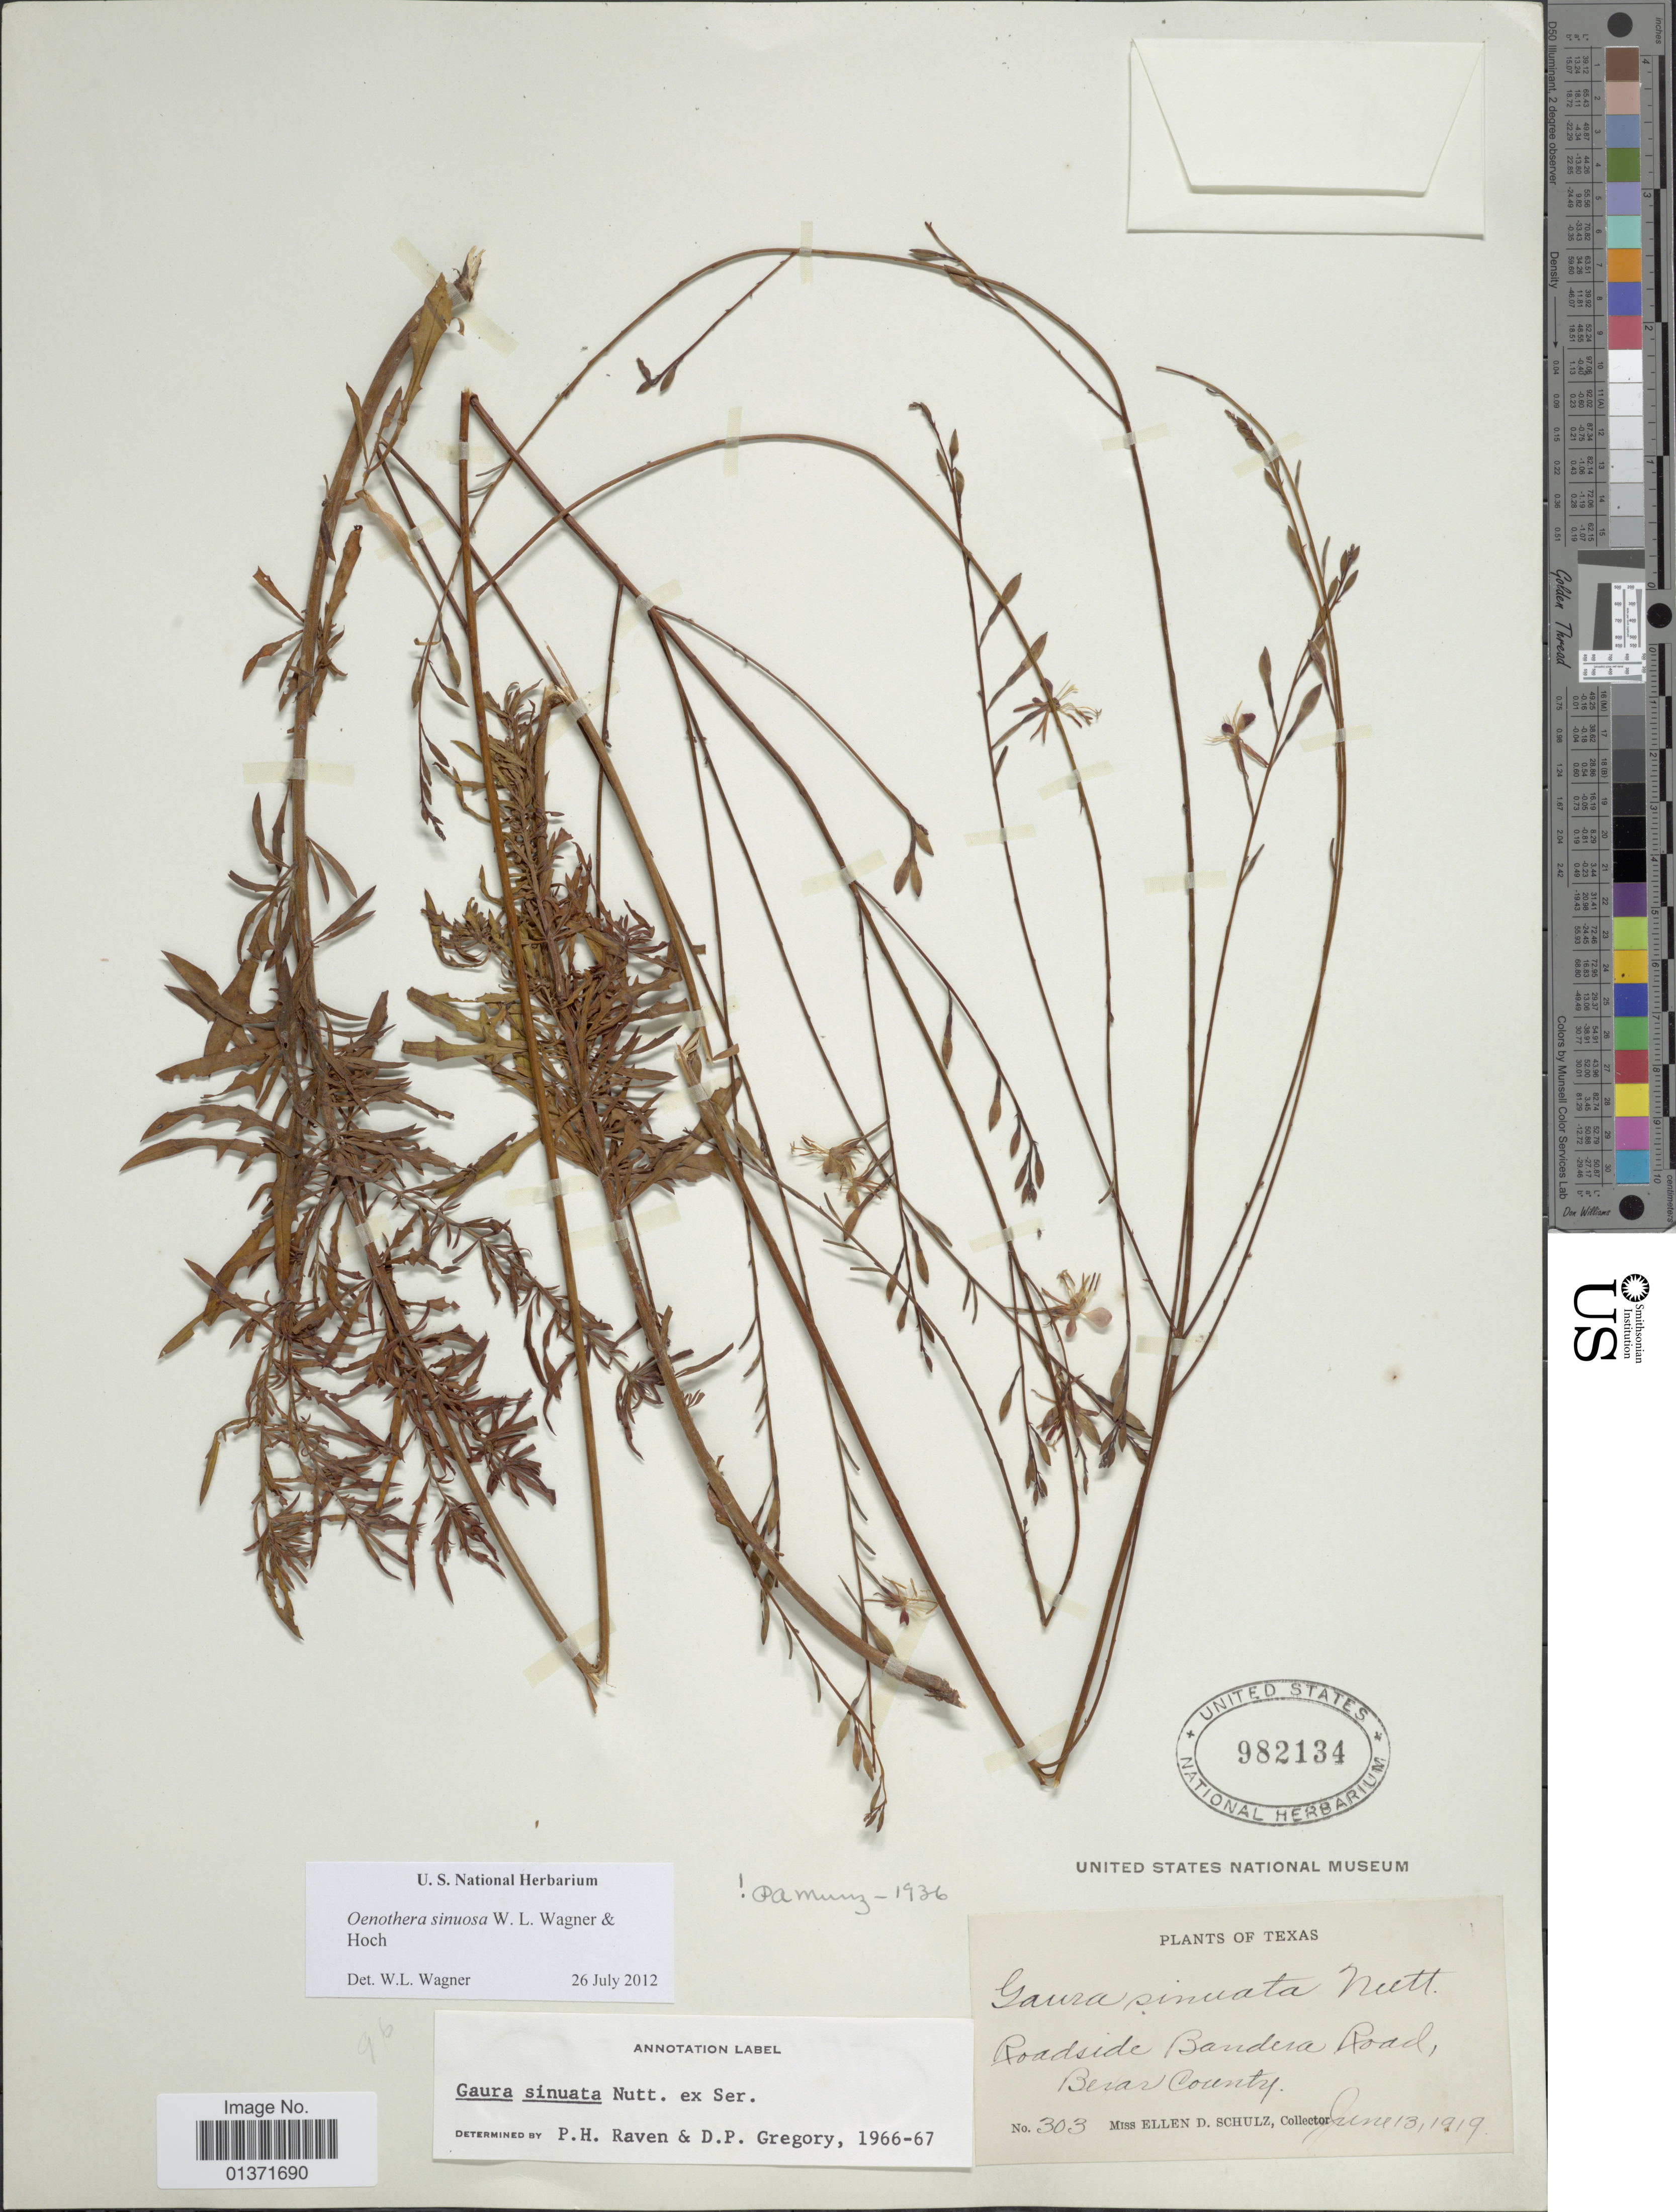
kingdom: Plantae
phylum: Tracheophyta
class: Magnoliopsida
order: Myrtales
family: Onagraceae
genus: Oenothera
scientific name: Oenothera sinuosa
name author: Nutt. ex Ser.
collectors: E. D. Schulz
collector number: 303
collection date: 1919-06-13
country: United States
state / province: Texas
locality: Roadside Bandera Road, Bexar County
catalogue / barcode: US 982134